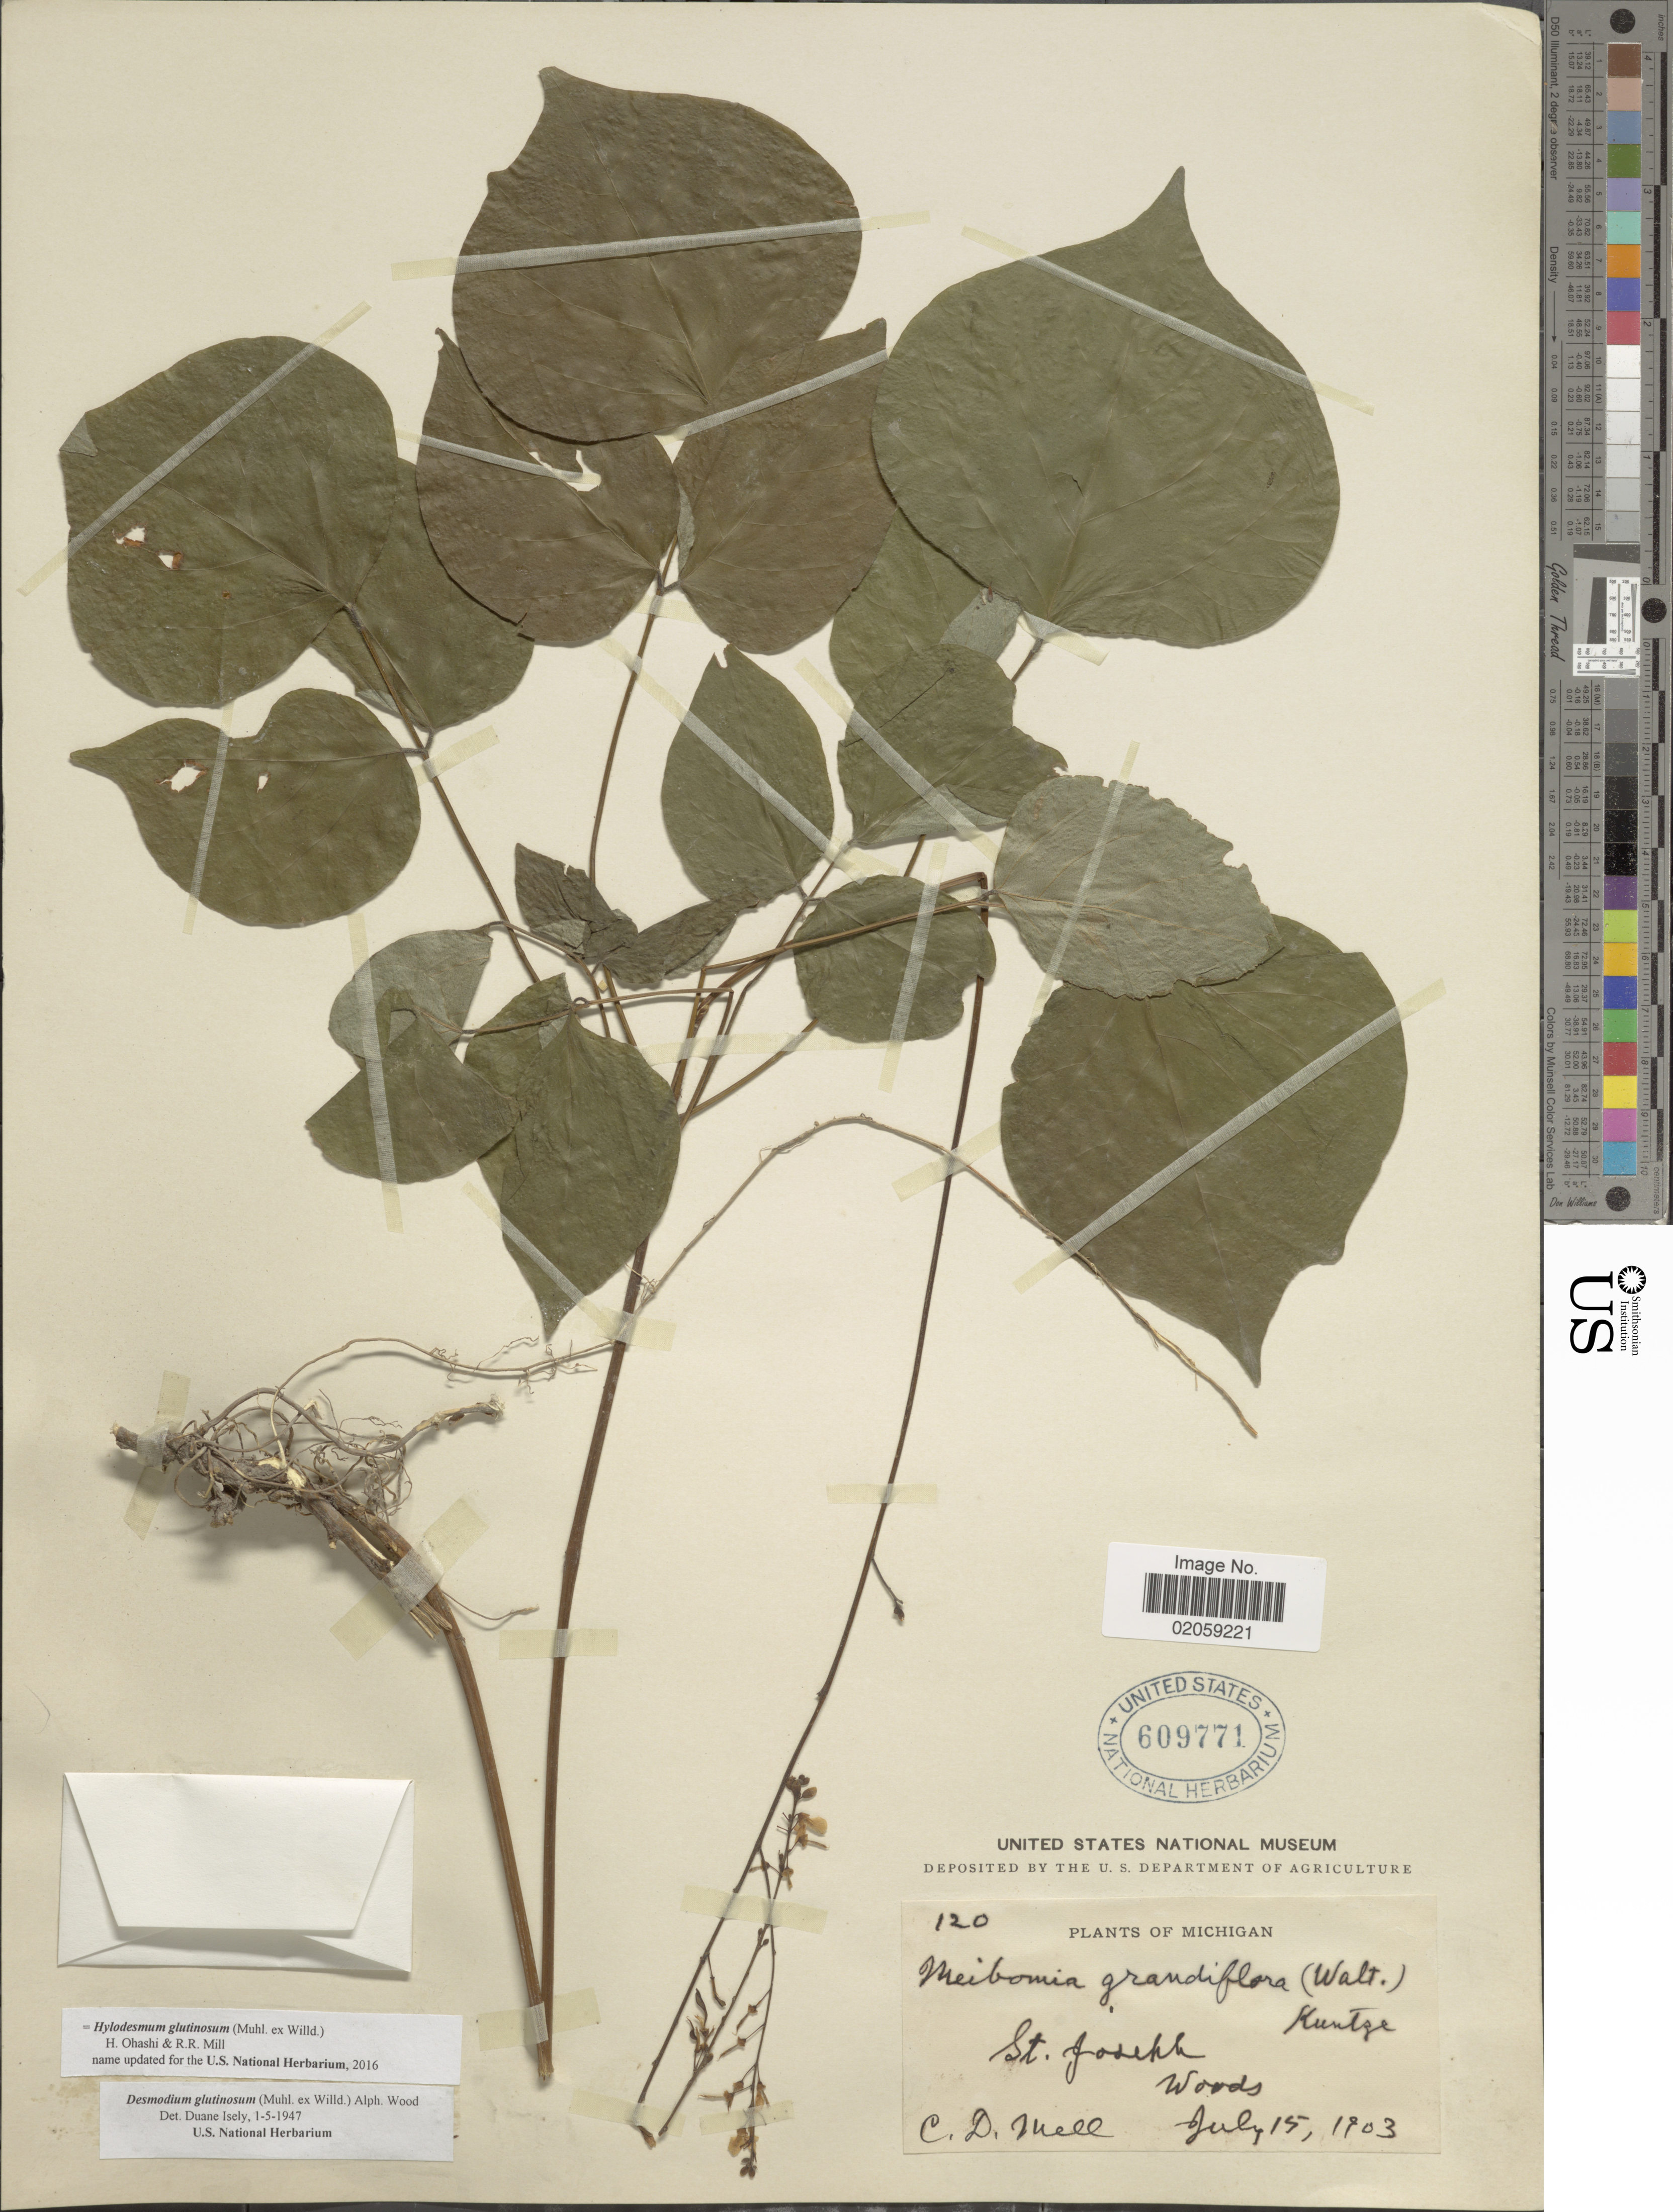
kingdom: Plantae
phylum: Tracheophyta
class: Magnoliopsida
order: Fabales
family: Fabaceae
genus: Hylodesmum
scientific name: Hylodesmum glutinosum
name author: (Muhl. ex Willd.) H. Ohashi & R.R. Mill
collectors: C. D. Mell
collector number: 120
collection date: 1903-07-15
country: United States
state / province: Michigan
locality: St. Joseph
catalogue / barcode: US 609771